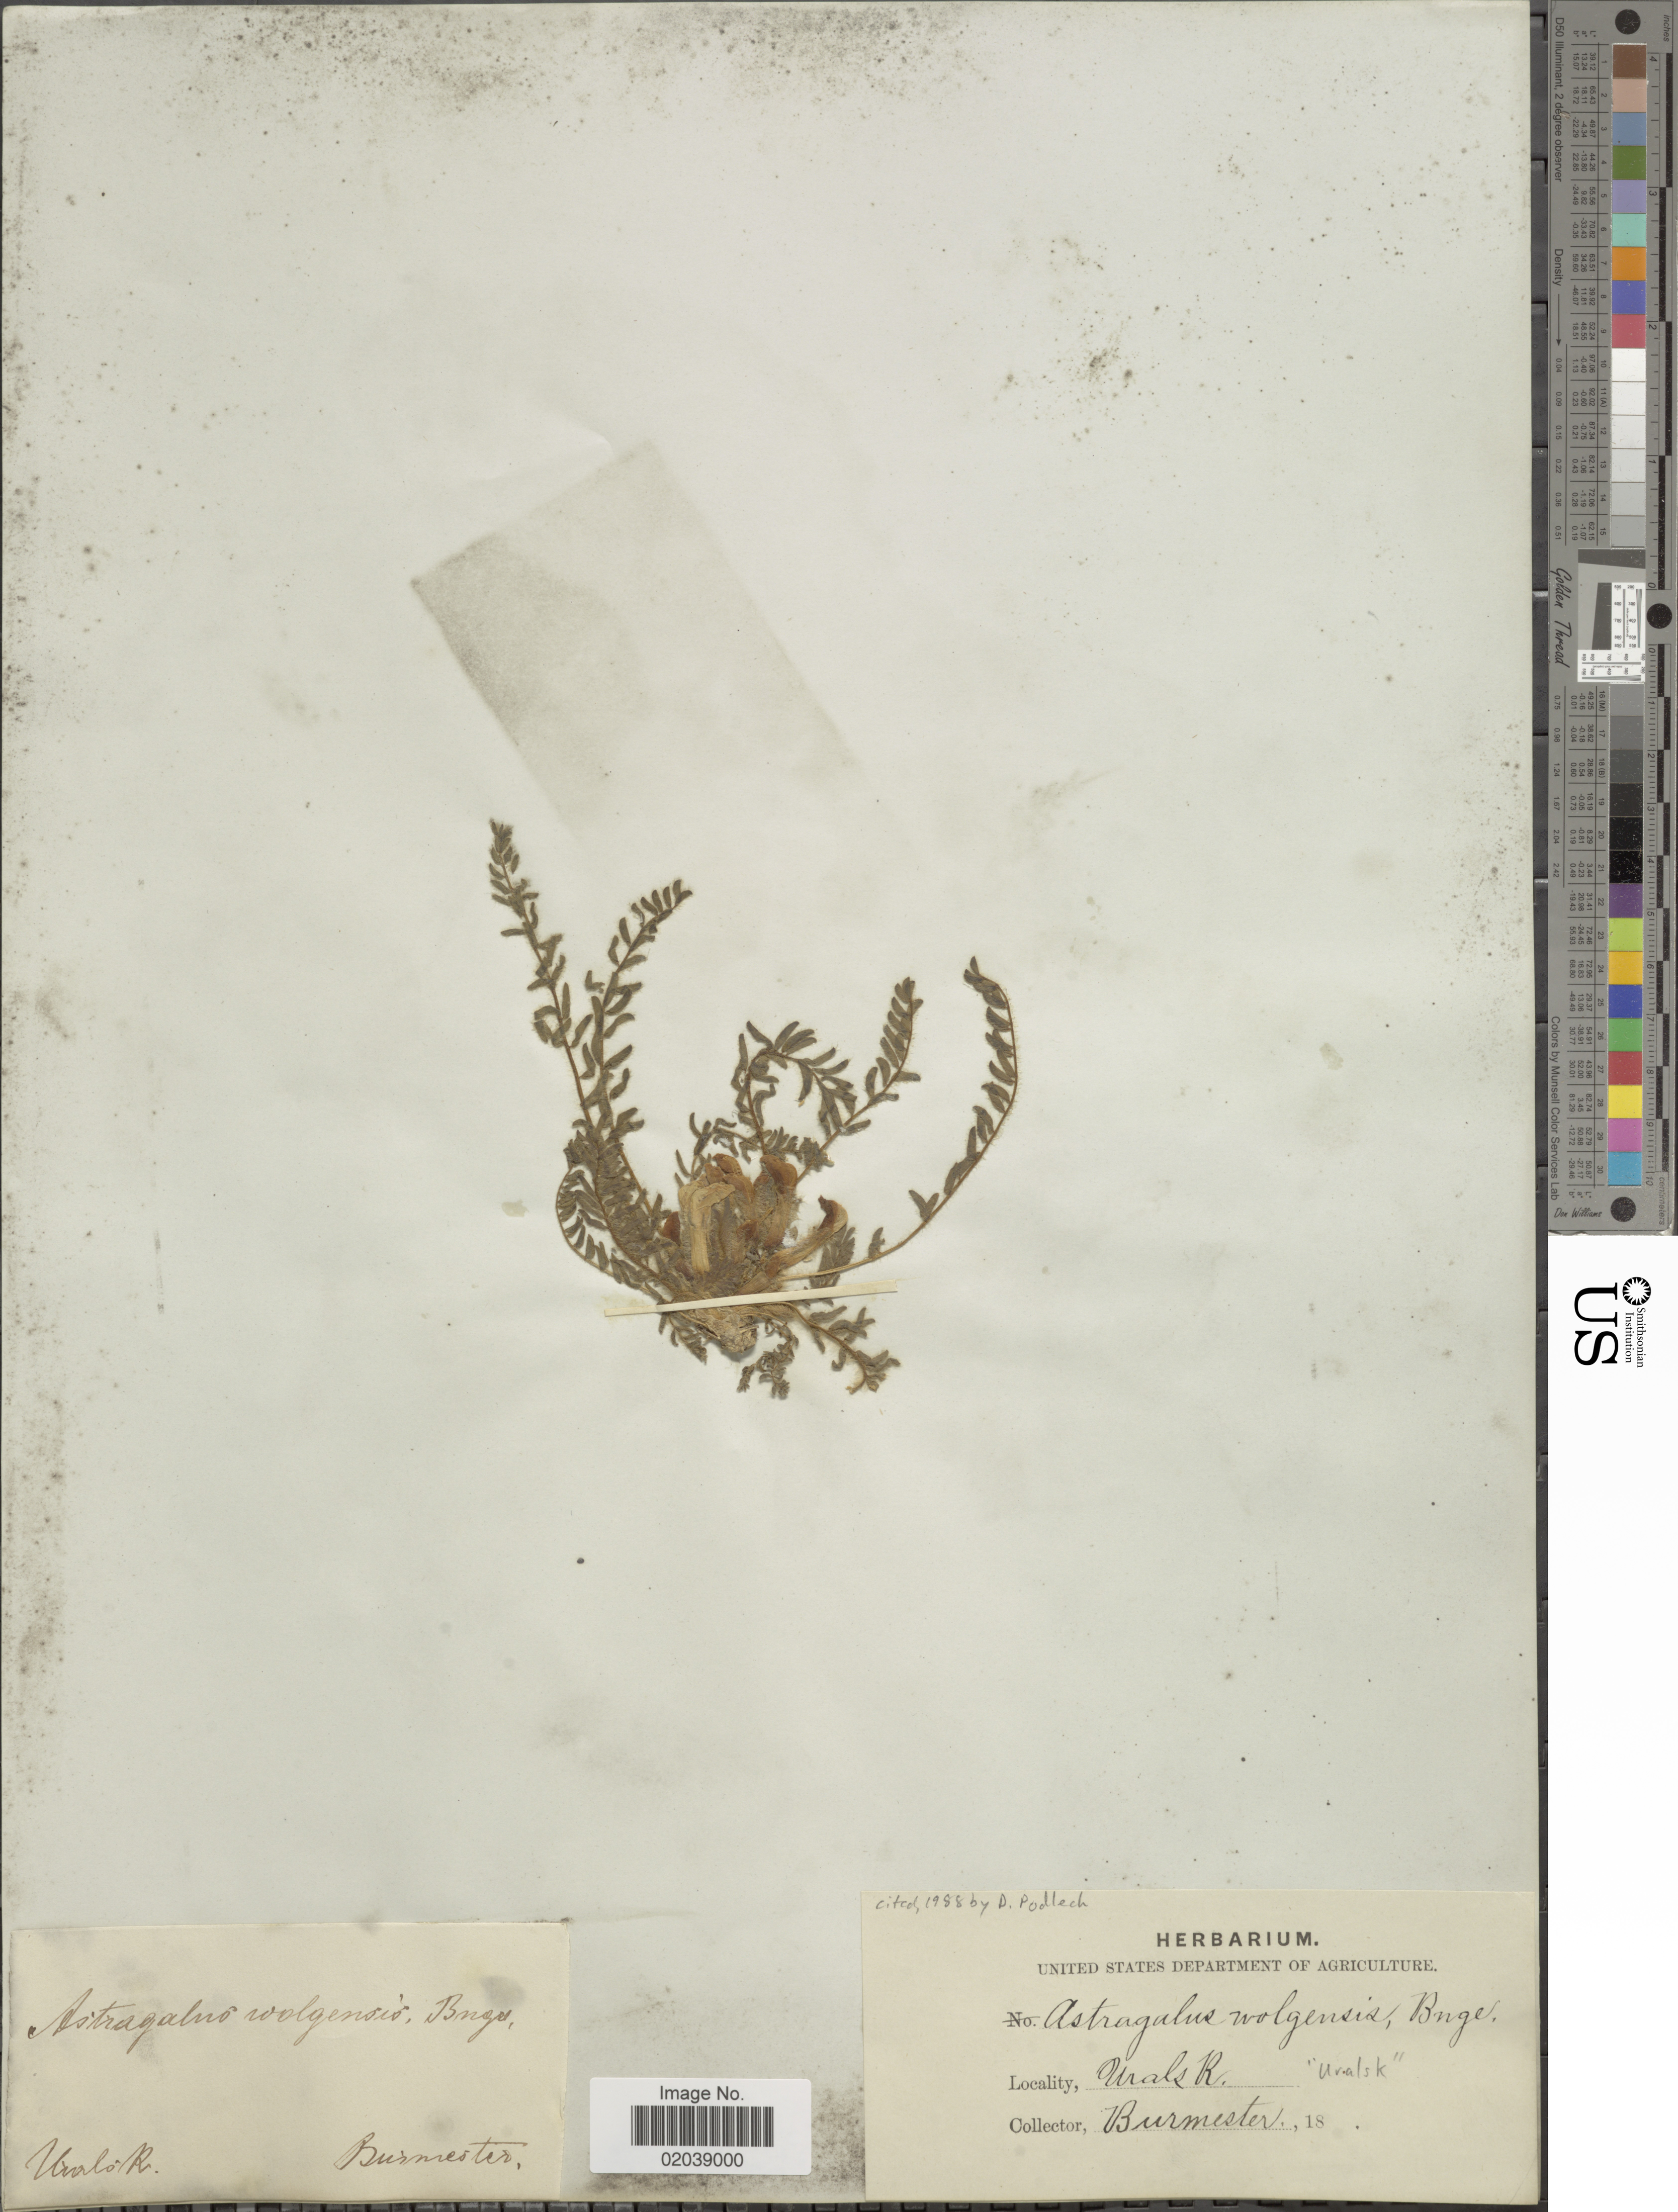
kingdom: Plantae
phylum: Tracheophyta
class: Magnoliopsida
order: Fabales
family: Fabaceae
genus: Astragalus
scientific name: Astragalus wolgensis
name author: Bunge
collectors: Burmester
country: Russian Federation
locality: Urals R.